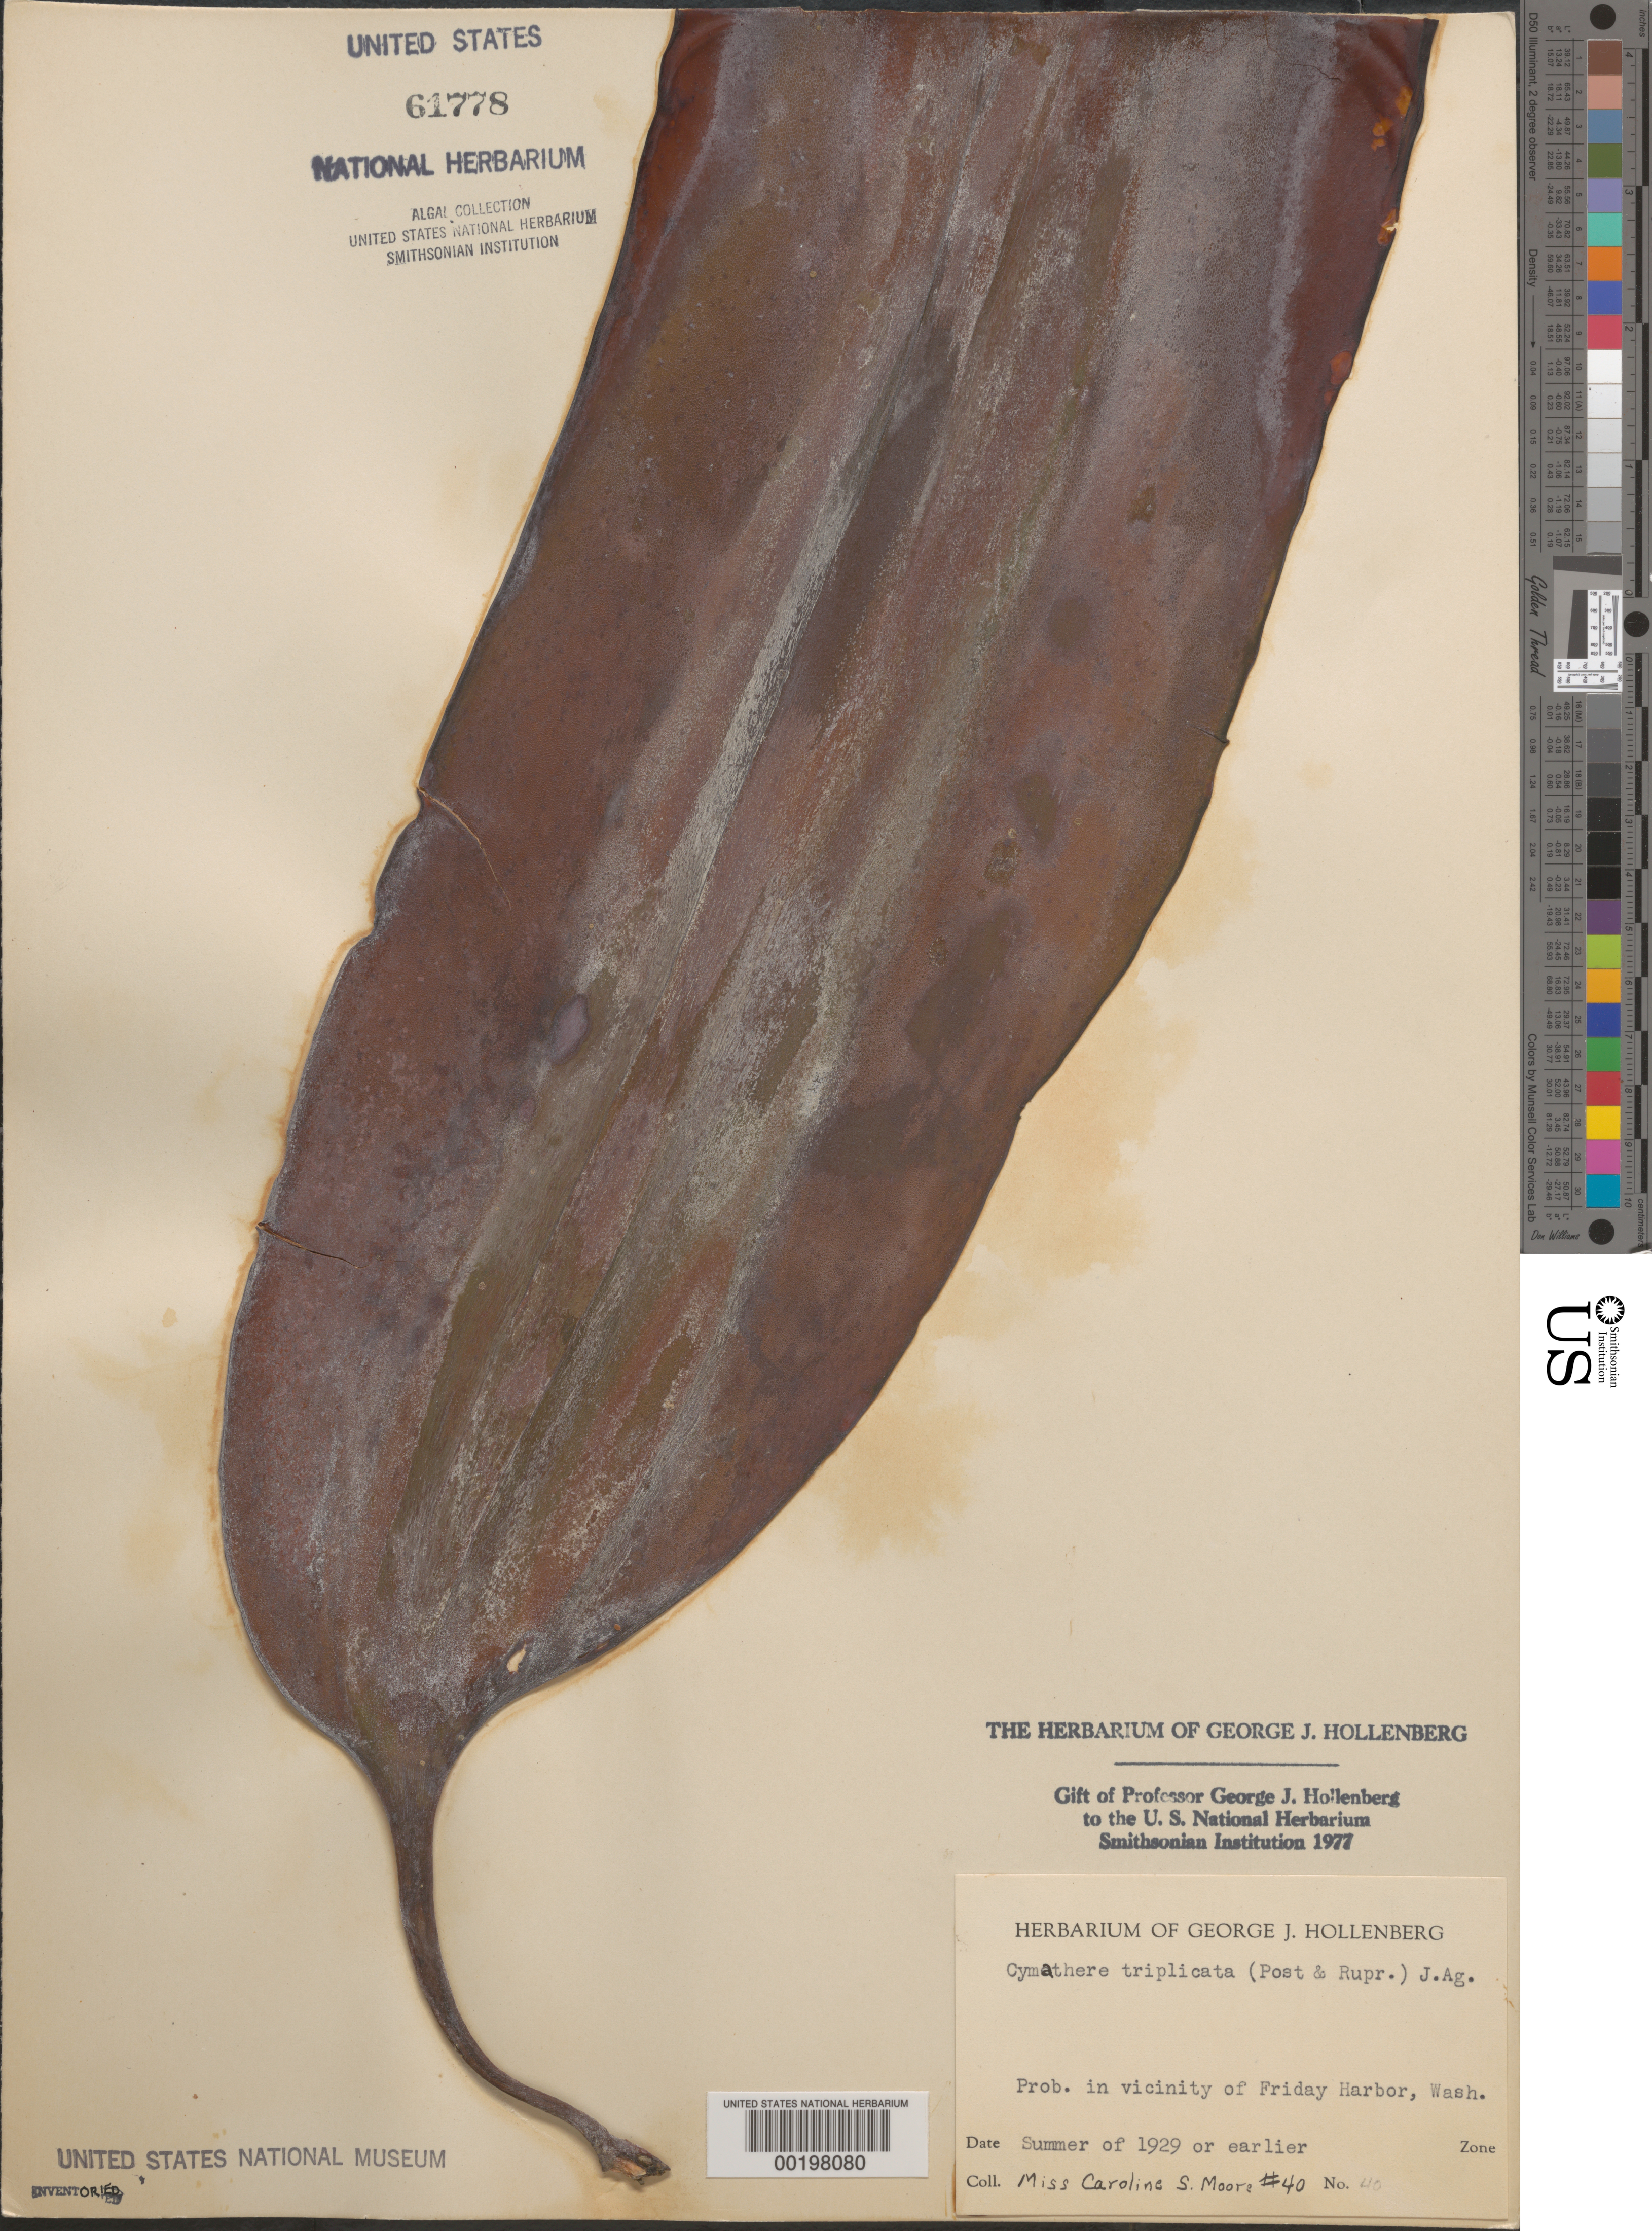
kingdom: Chromista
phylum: Ochrophyta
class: Phaeophyceae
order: Laminariales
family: Laminariaceae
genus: Cymathaere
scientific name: Cymathaere triplicata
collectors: C. Moore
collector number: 40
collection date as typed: Sum 1929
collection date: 1929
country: United States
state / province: Washington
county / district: San Juan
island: San Juan Island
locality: Friday Harbor area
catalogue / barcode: US 61778